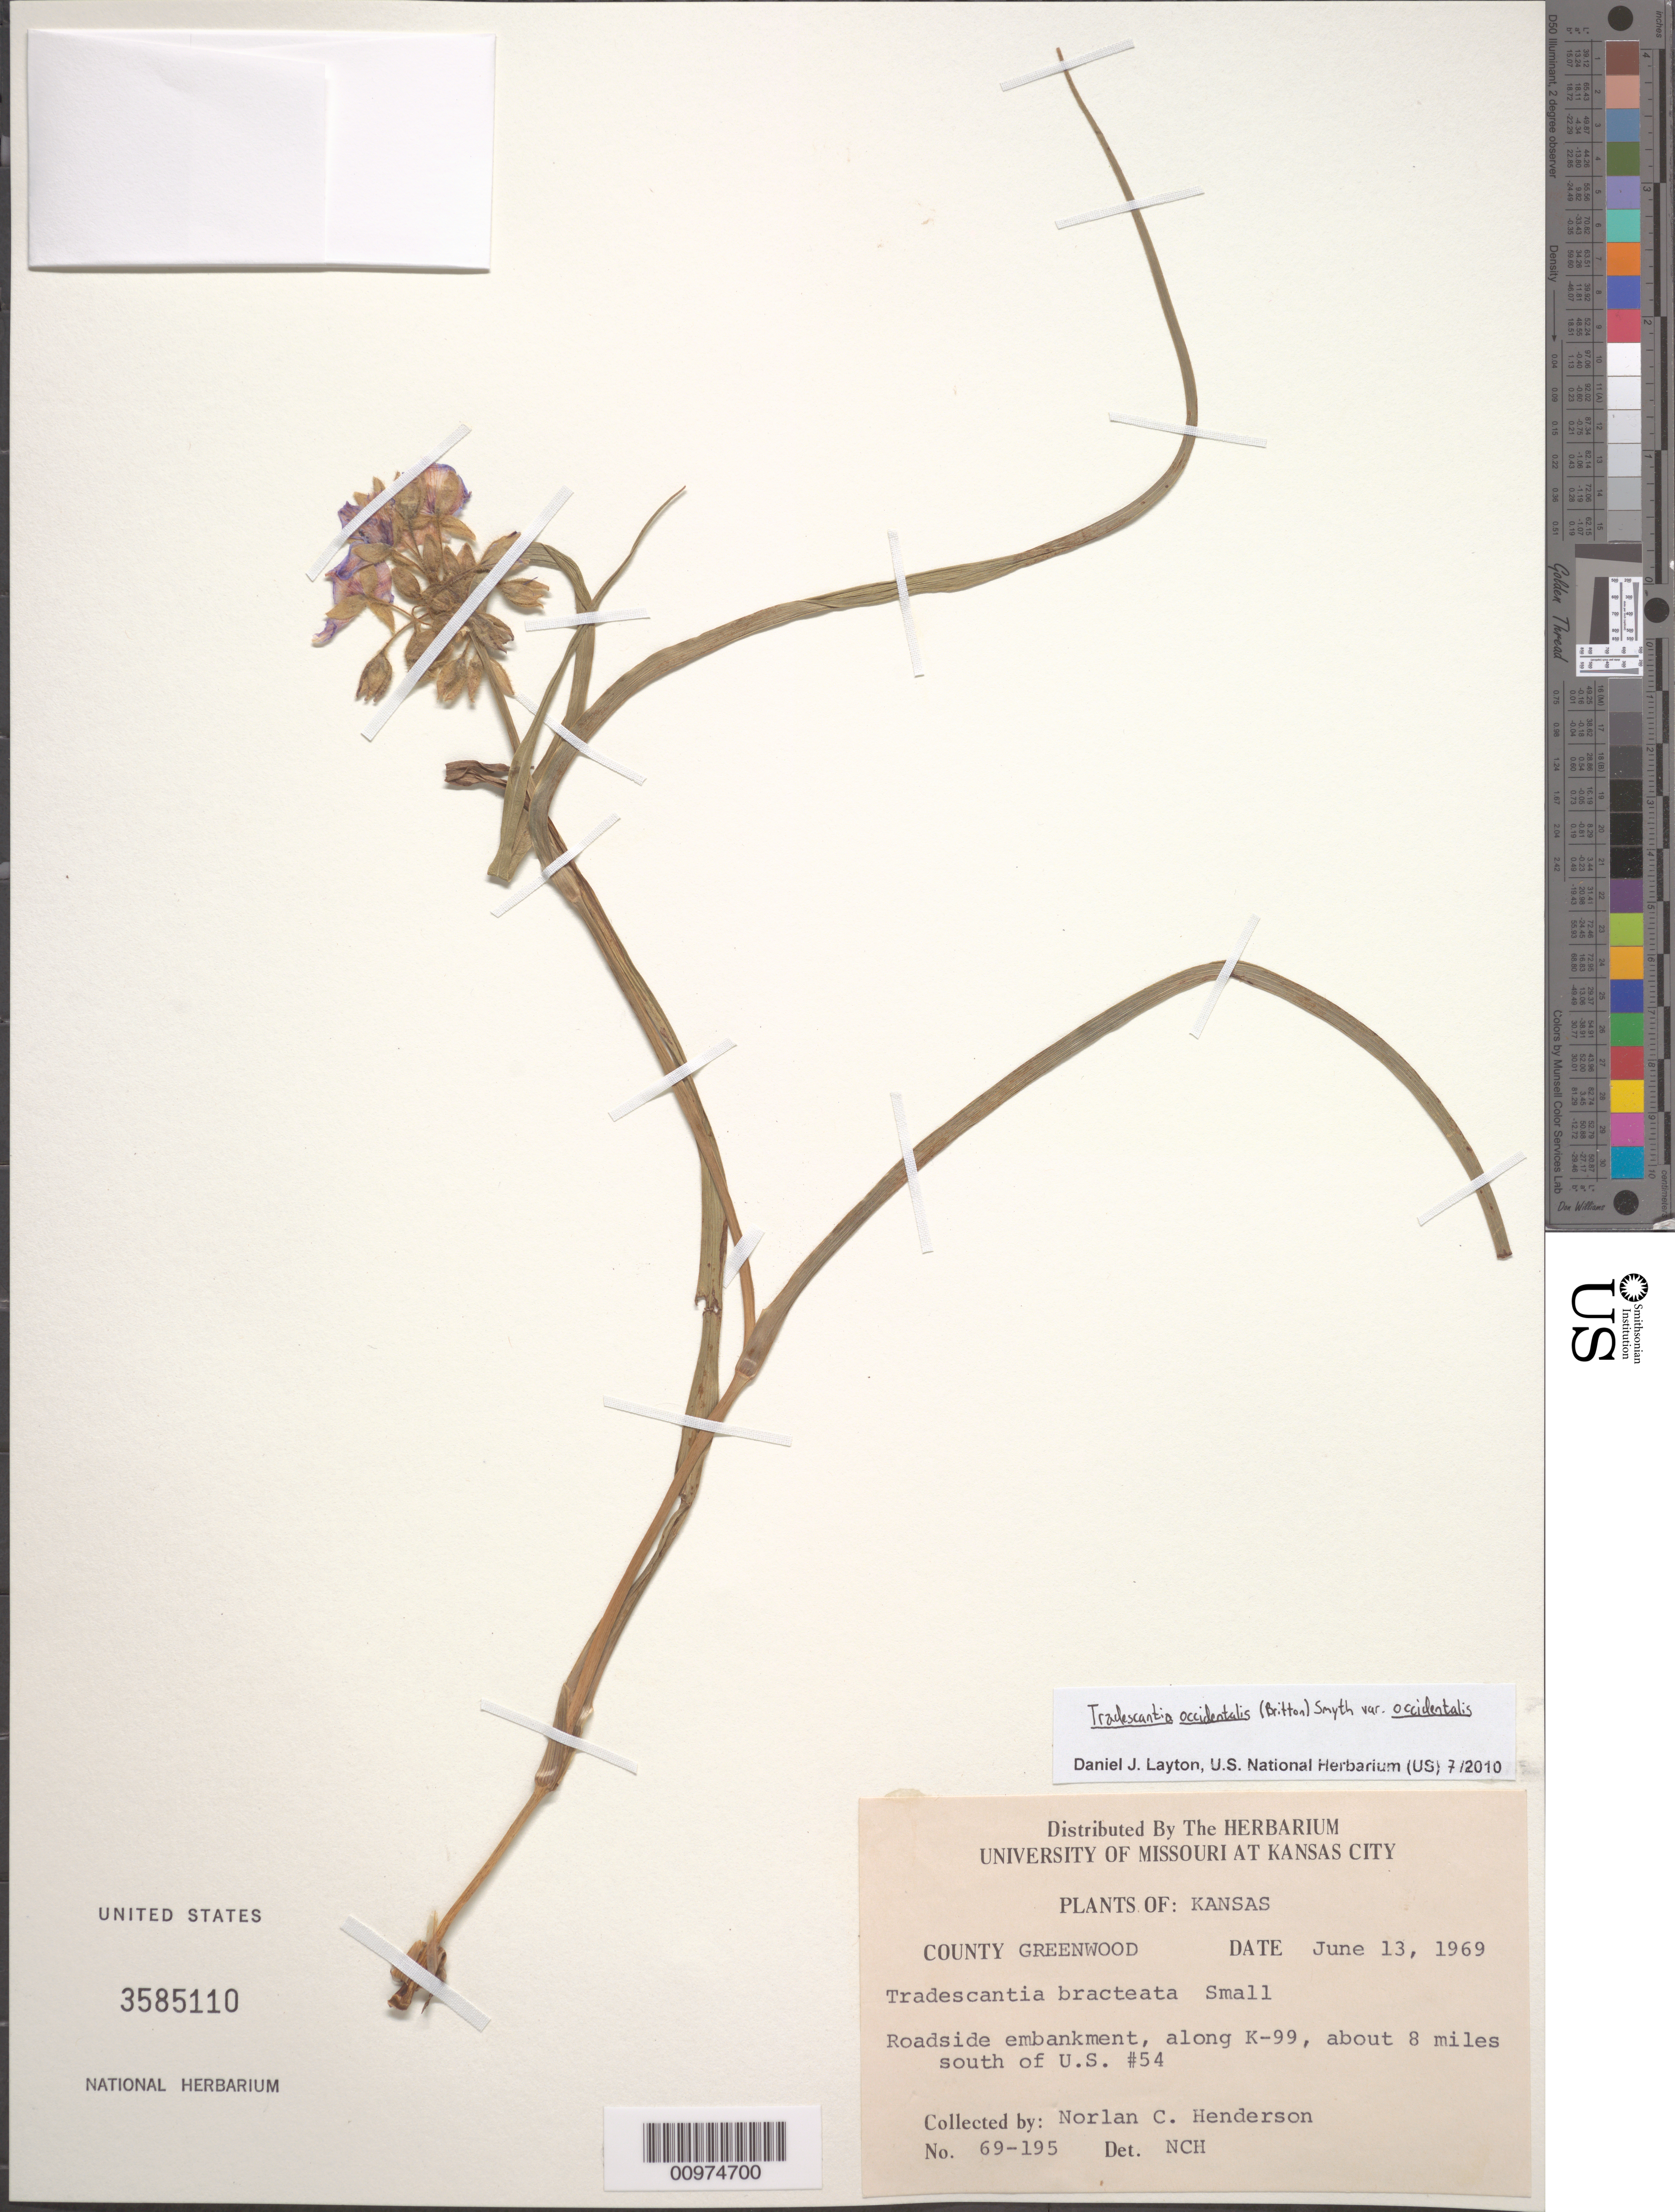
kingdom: Plantae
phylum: Tracheophyta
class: Liliopsida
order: Commelinales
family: Commelinaceae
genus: Tradescantia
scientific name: Tradescantia occidentalis var. occidentalis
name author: (Britton) Smyth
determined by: Layton, Daniel J.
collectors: N. C. Henderson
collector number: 69-195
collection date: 1969-06-13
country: United States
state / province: Kansas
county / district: Greenwood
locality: along K-99, about 8 miles south of US #54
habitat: Roadside embankment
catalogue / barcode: US 3585110